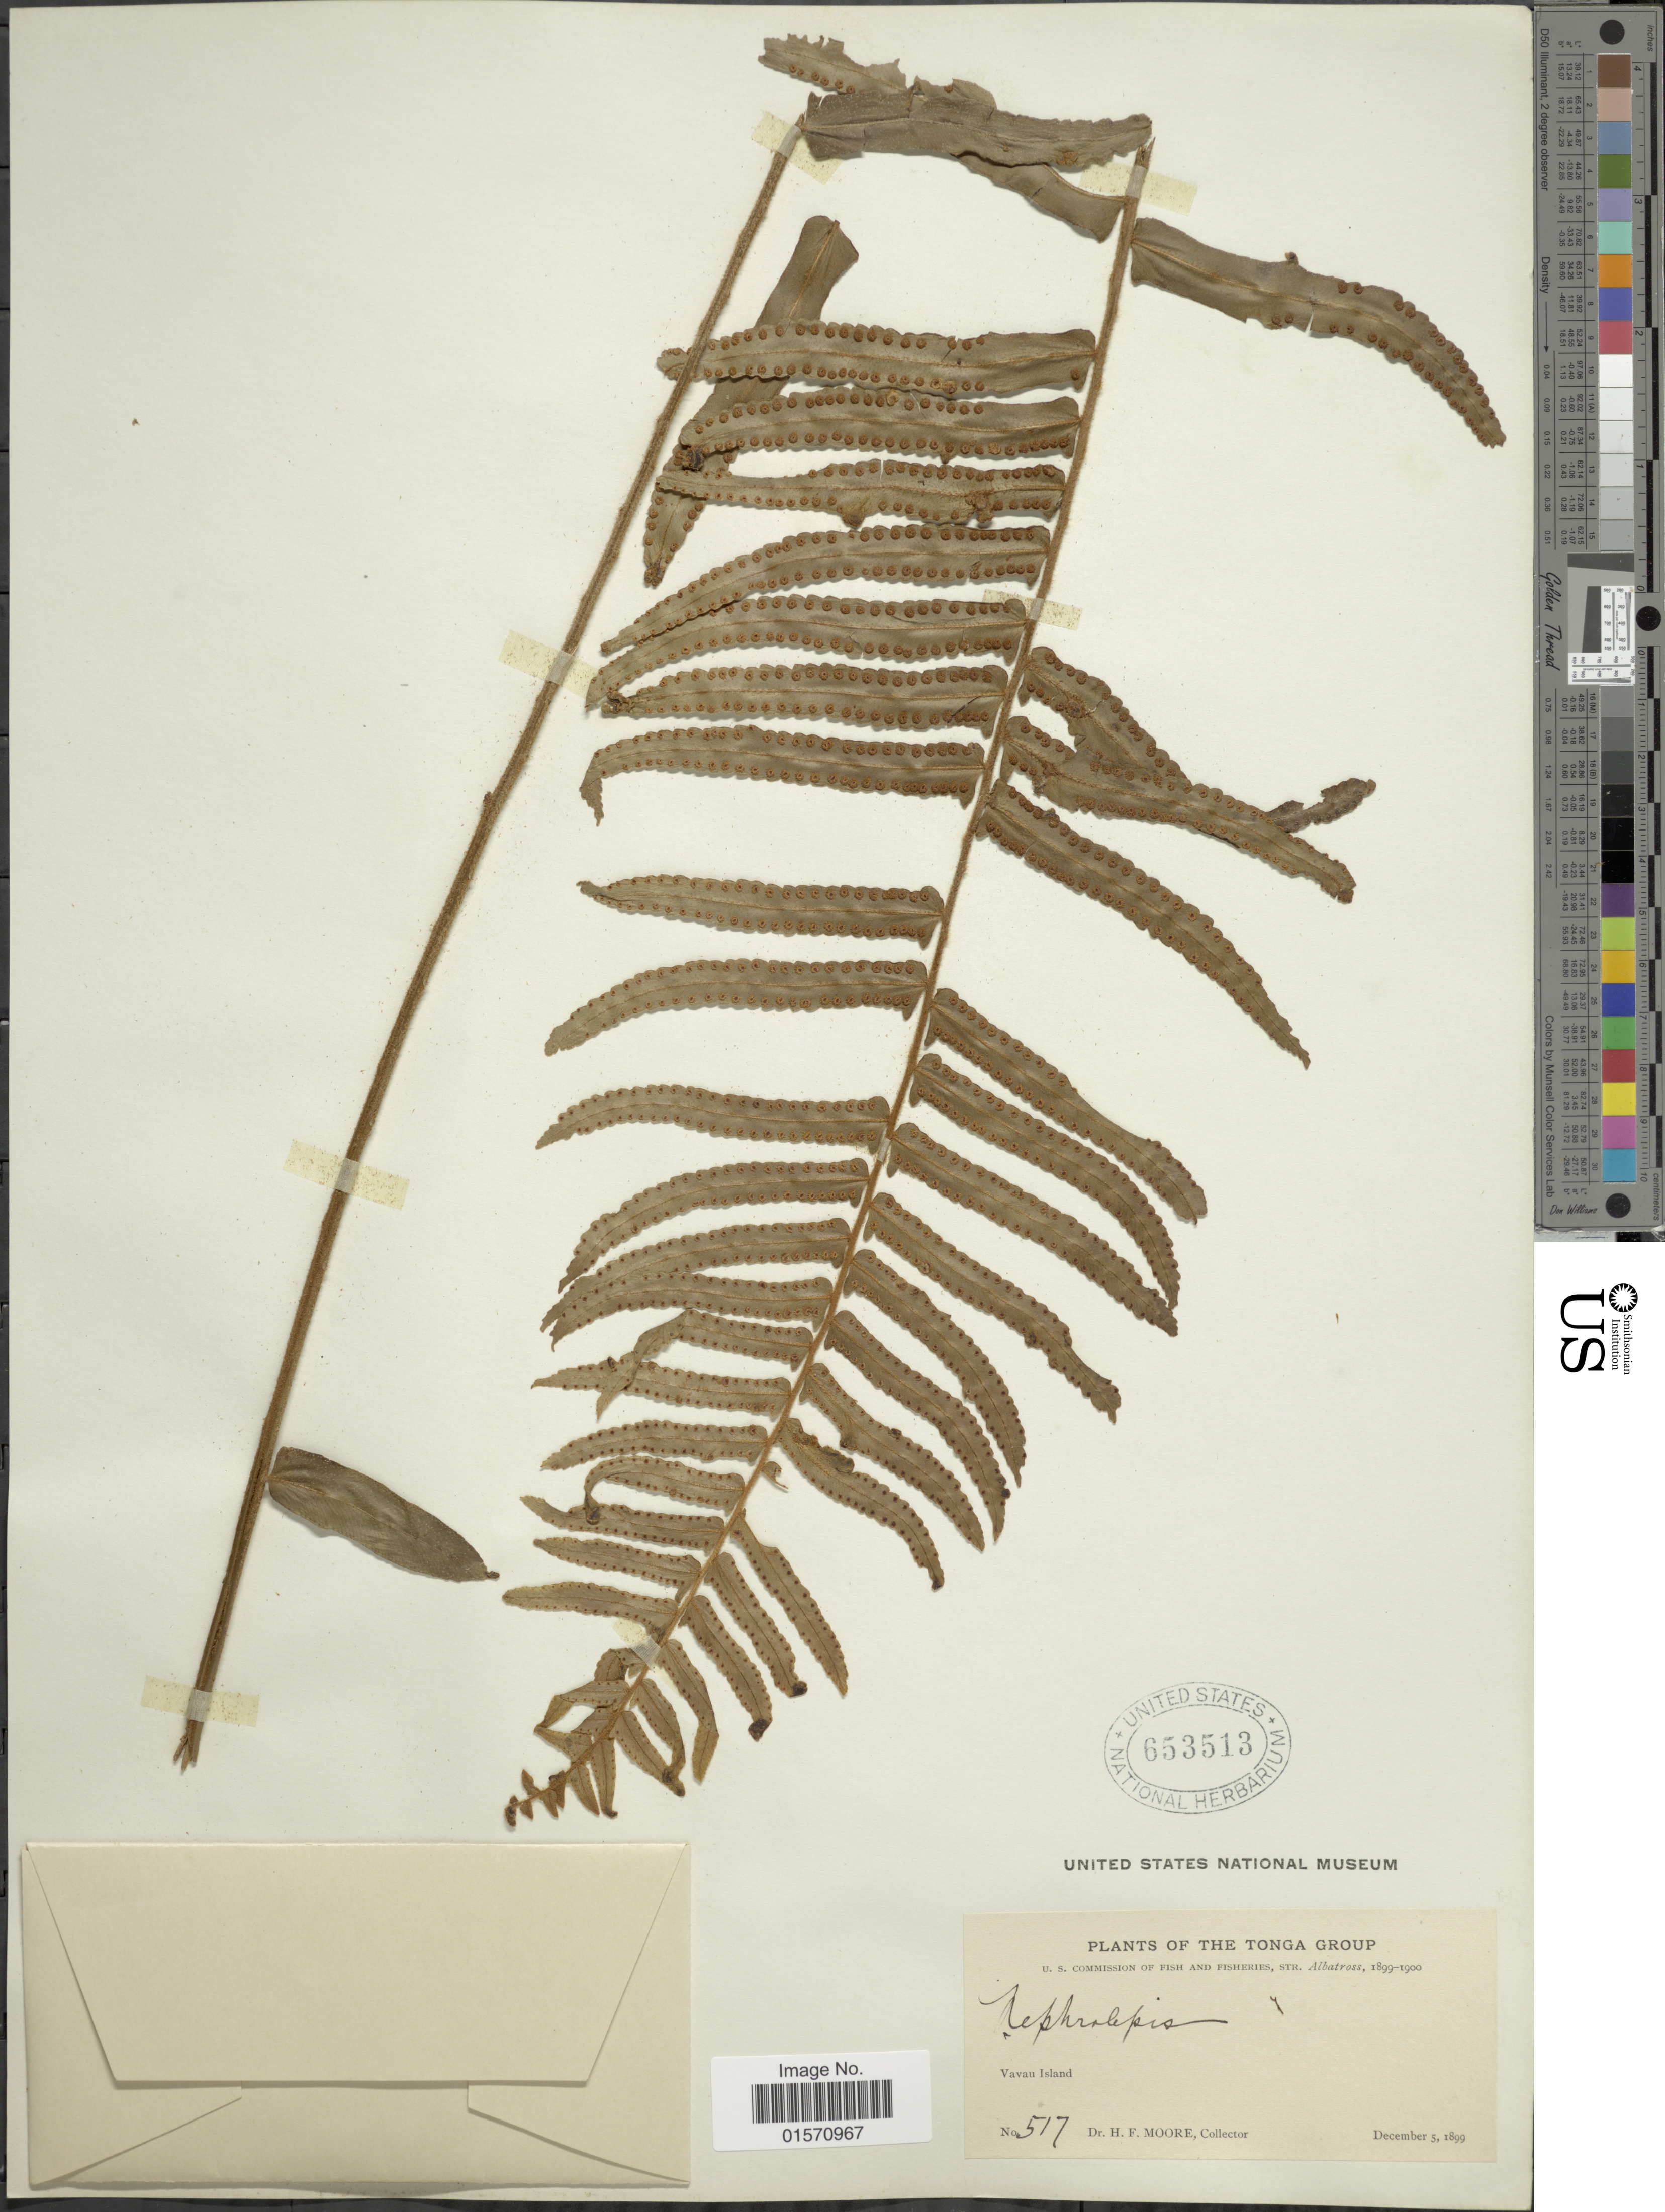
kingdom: Plantae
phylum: Tracheophyta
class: Polypodiopsida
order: Polypodiales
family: Nephrolepidaceae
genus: Nephrolepis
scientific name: Nephrolepis hirsutula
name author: (G. Forst.) C. Presl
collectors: H. F. Moore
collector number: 517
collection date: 1899-12-05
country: Tonga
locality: Tonga Group. Vavau Island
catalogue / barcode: US 653513